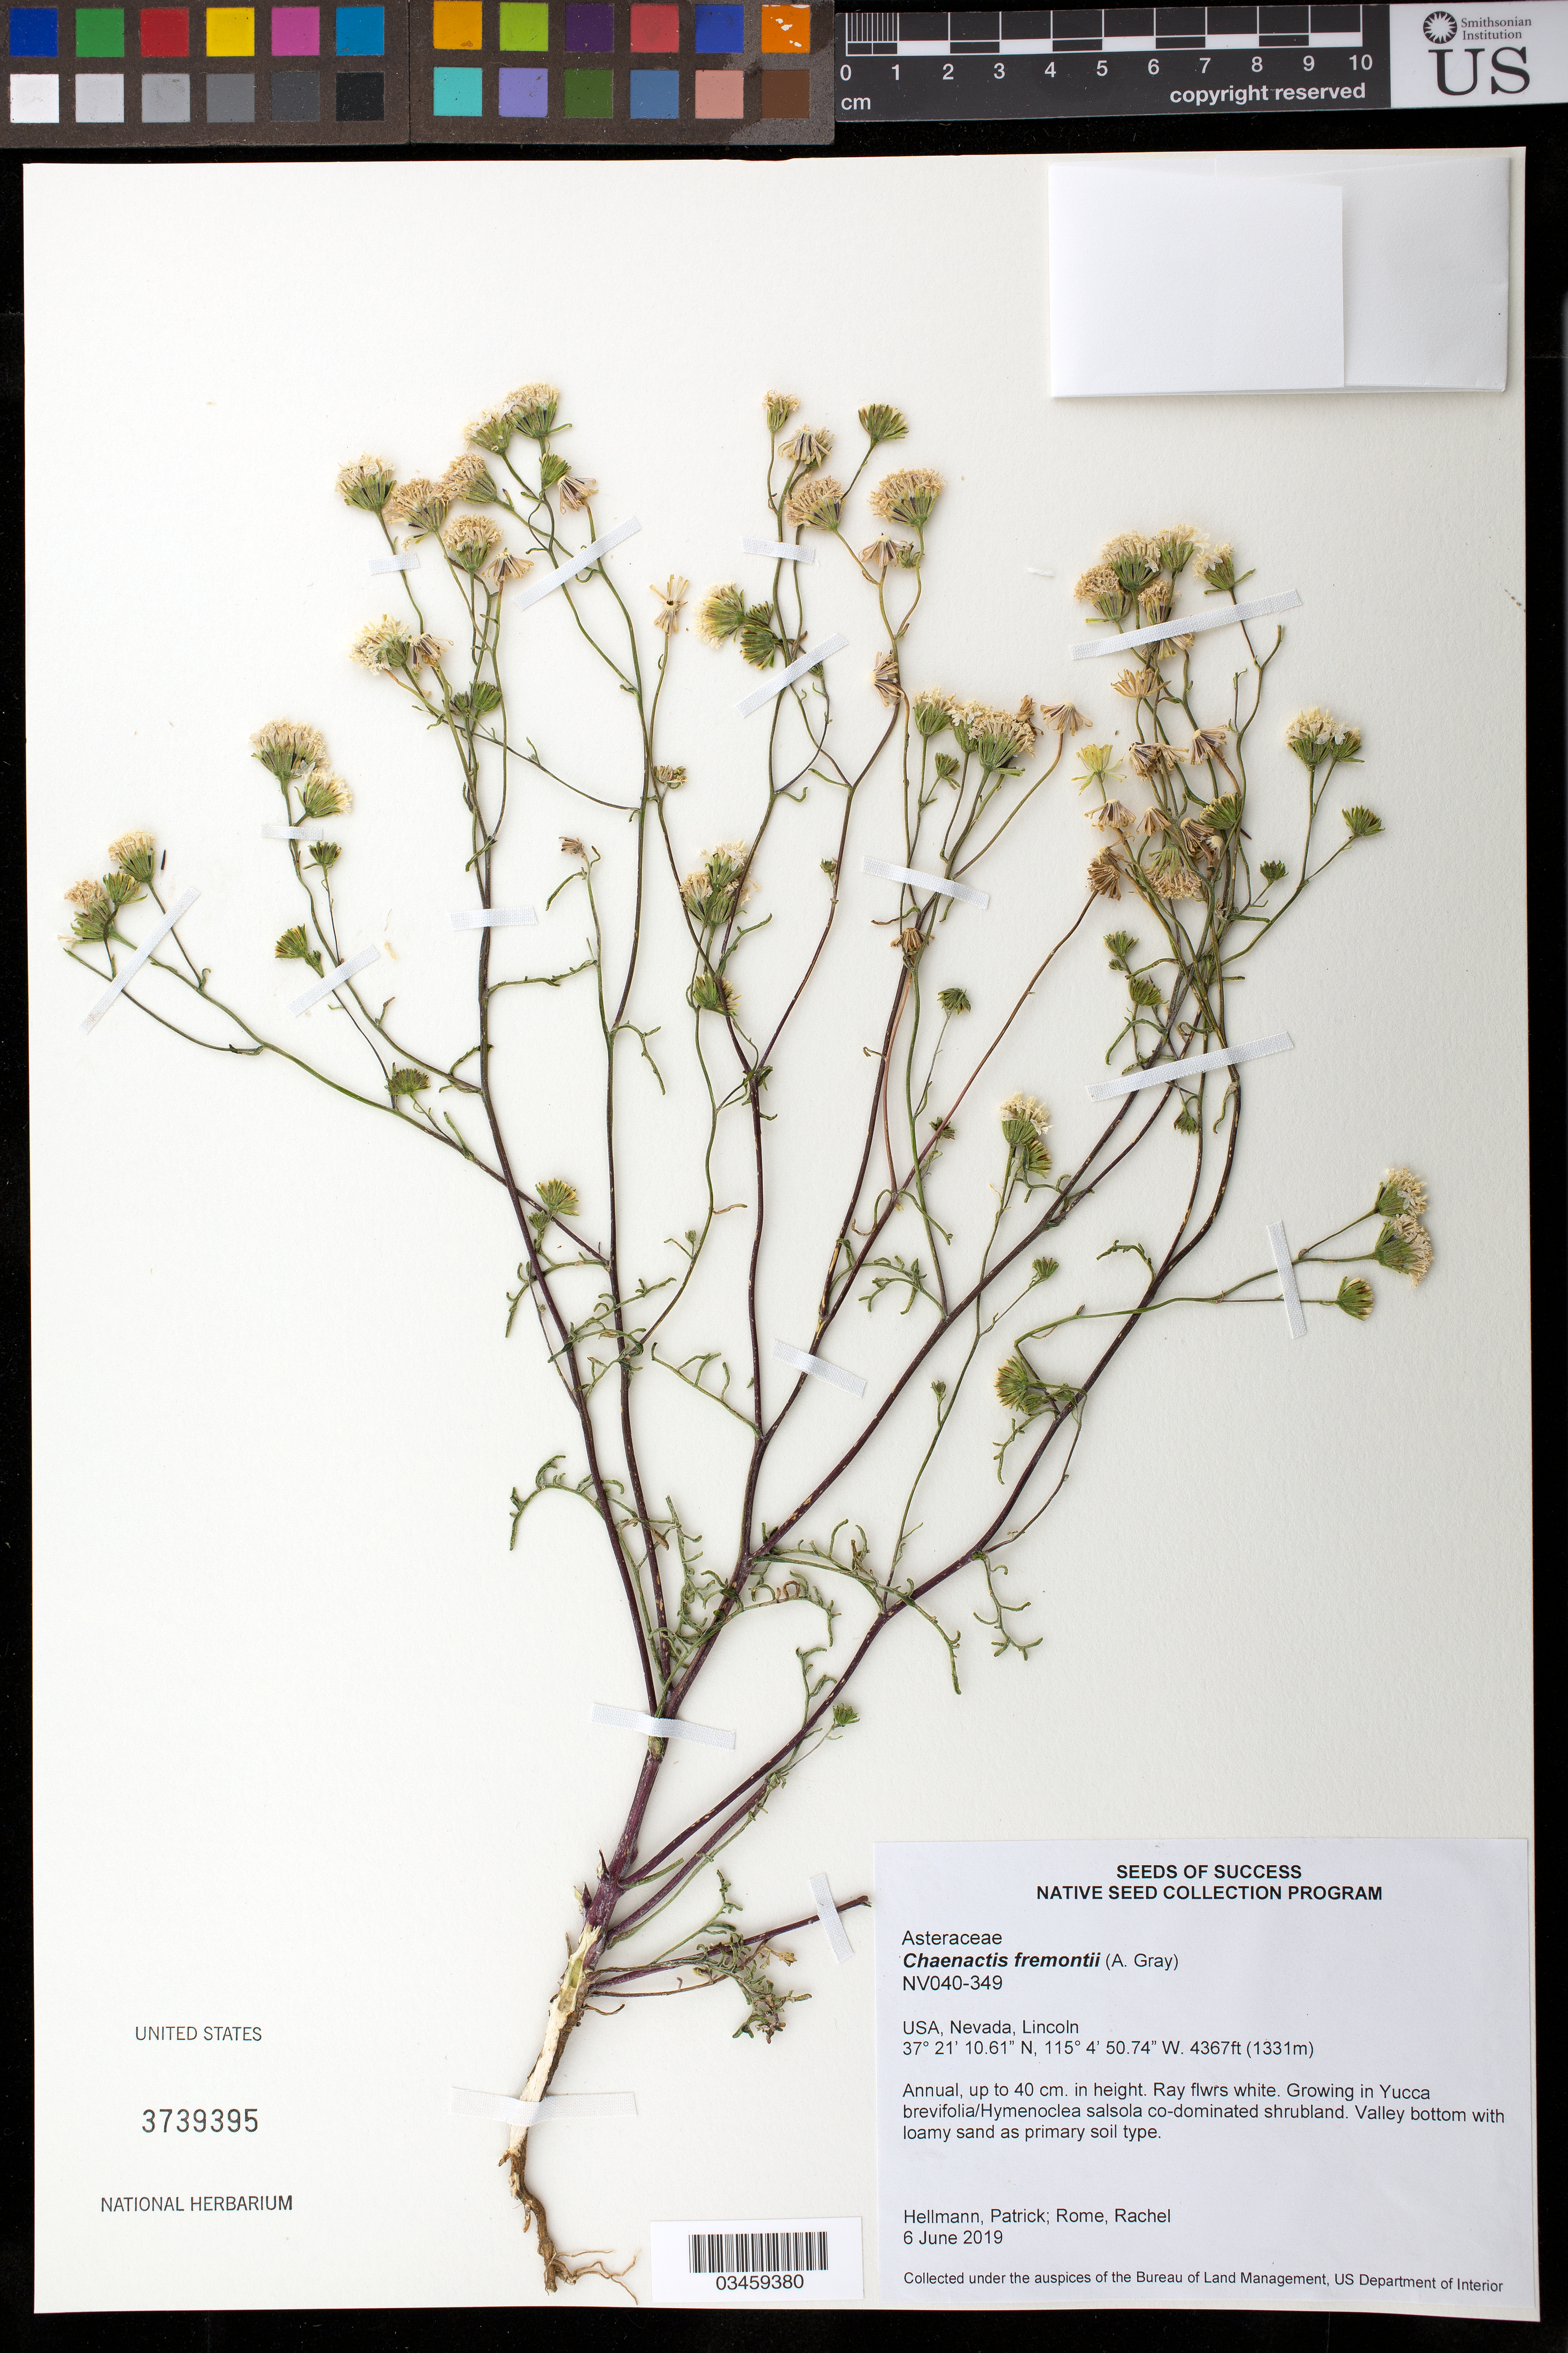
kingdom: Plantae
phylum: Tracheophyta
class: Magnoliopsida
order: Asterales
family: Asteraceae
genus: Chaenactis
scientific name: Chaenactis fremontii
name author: A. Gray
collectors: P. Hellmann & R. Rome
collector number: NV040-349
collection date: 2019-06-06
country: United States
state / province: Nevada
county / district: Lincoln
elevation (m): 1331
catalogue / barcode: US 3739395